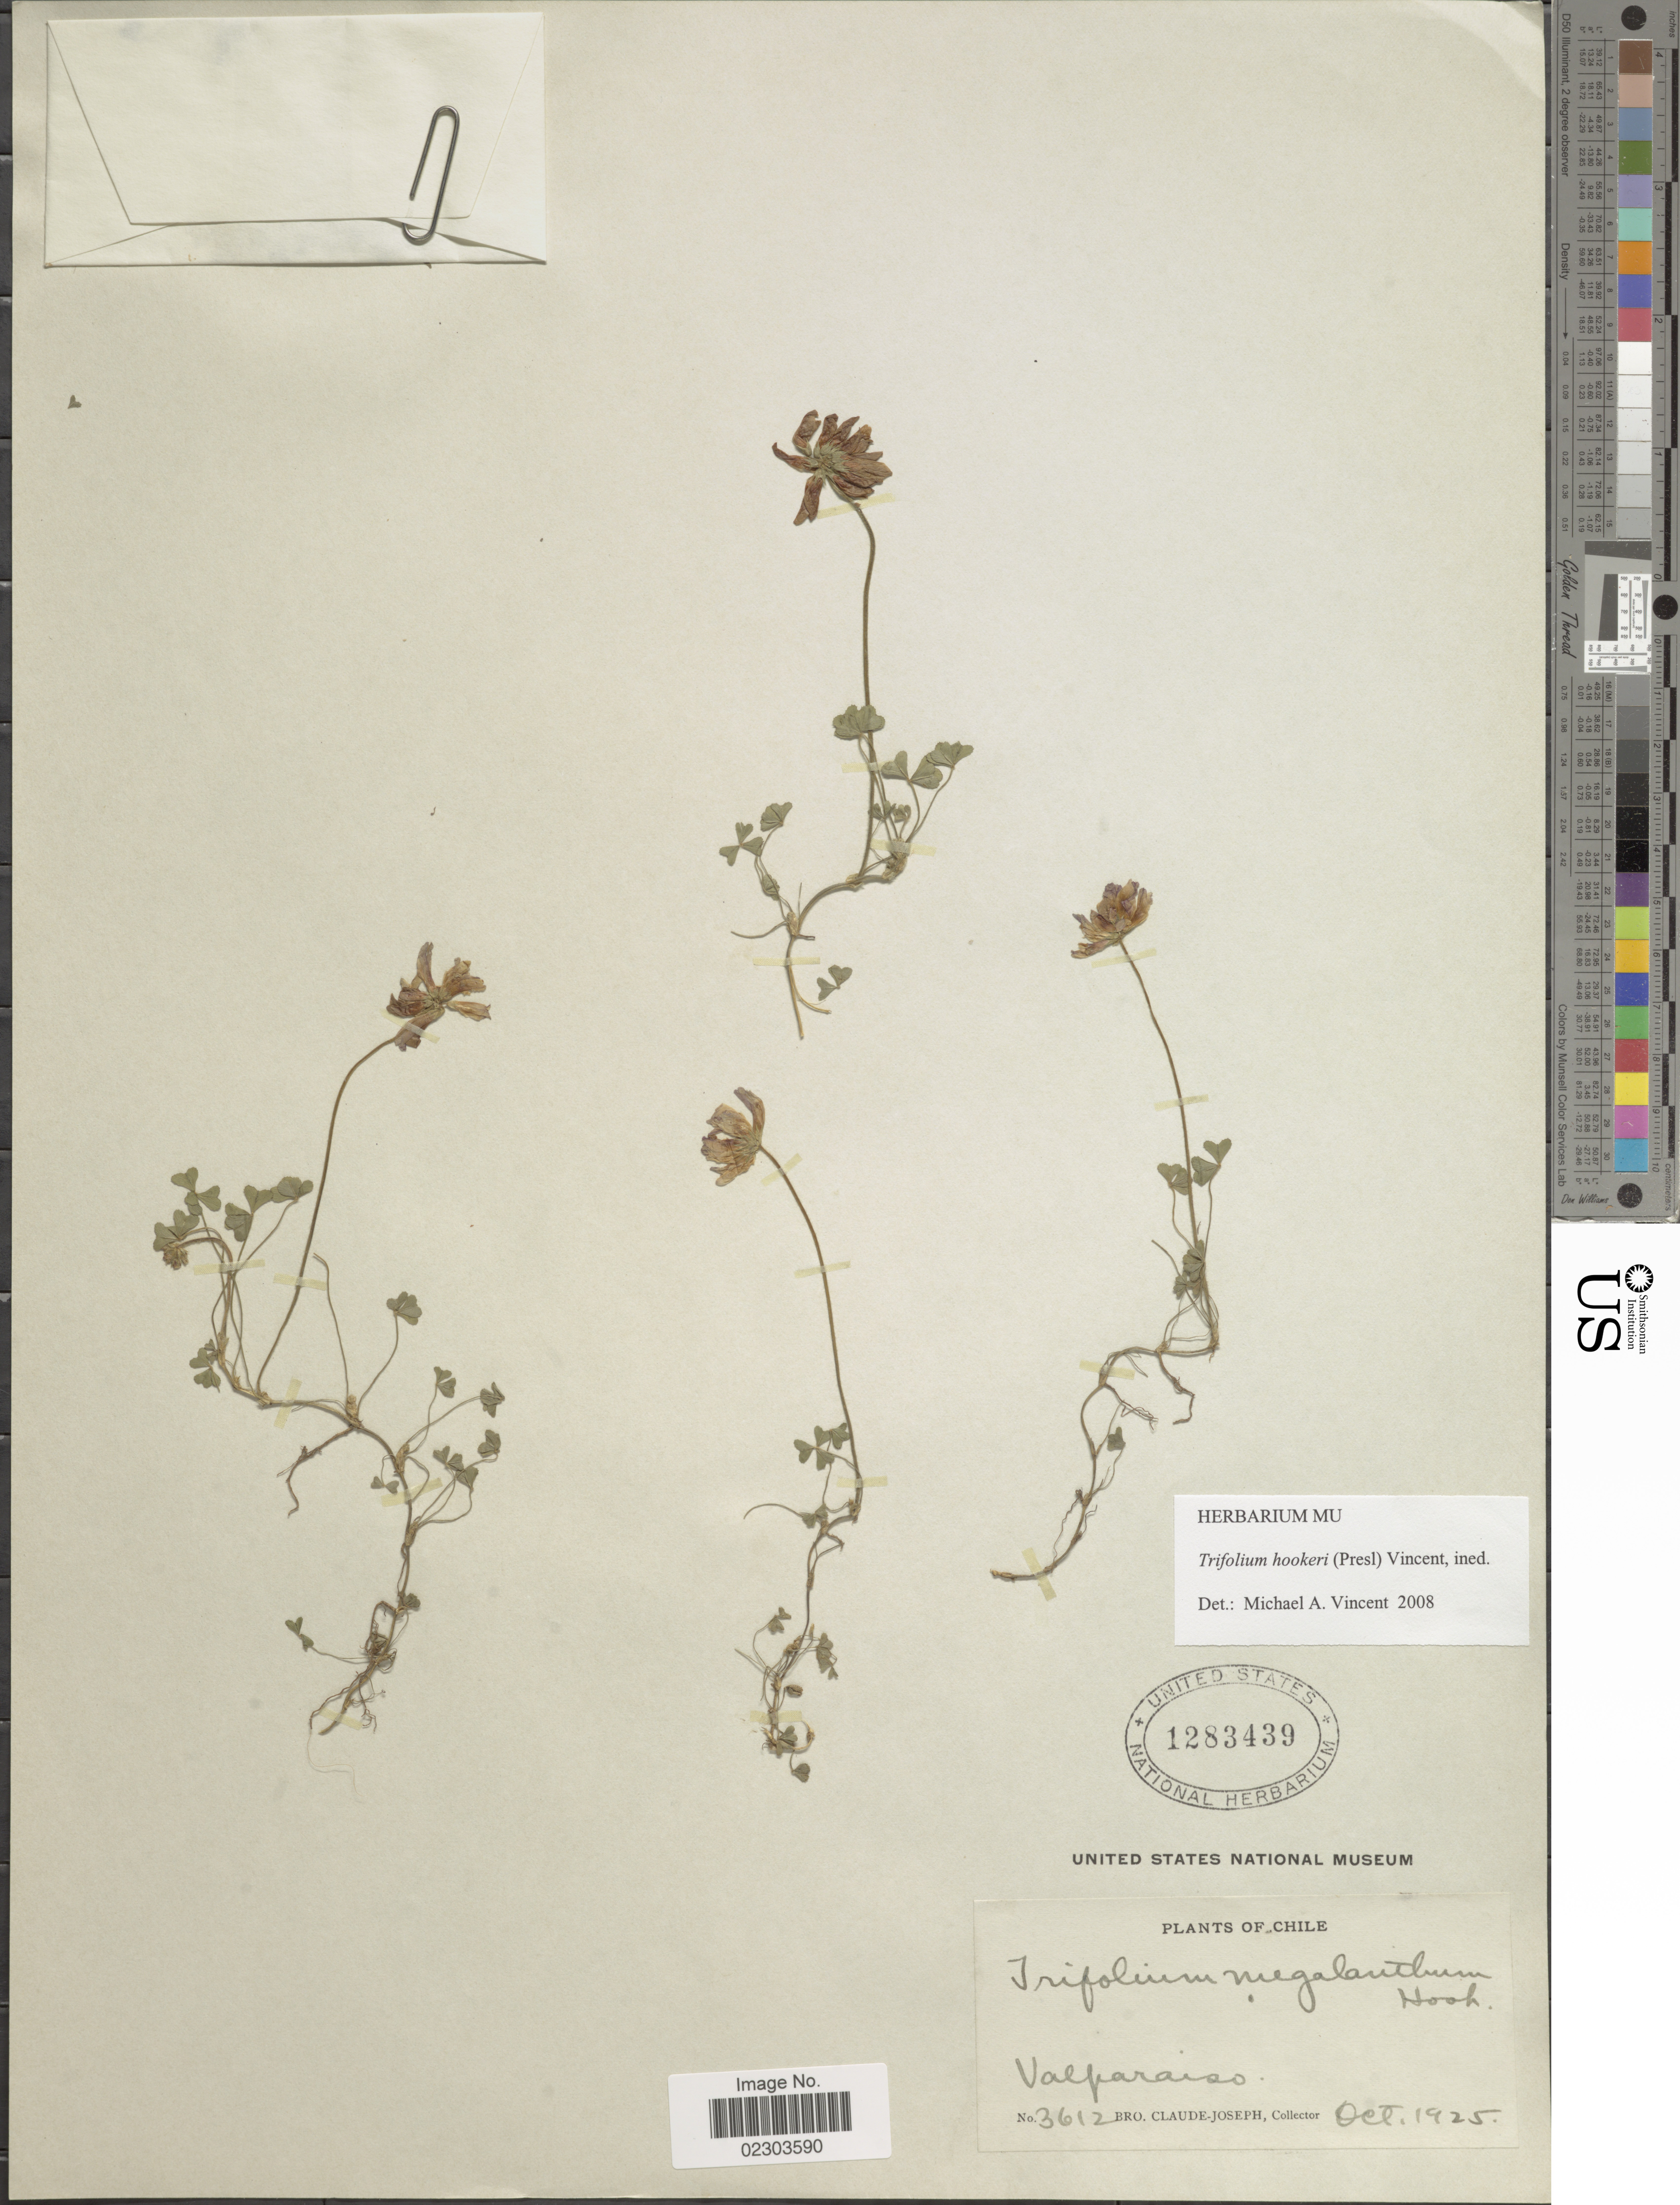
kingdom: Plantae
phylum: Tracheophyta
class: Magnoliopsida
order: Fabales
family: Fabaceae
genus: Trifolium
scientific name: Trifolium hookeri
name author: (C. Presl) Vincent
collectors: Bro. Claude-Joseph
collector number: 3612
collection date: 1925-10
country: Chile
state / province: Valparaíso (V)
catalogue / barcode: US 1283439